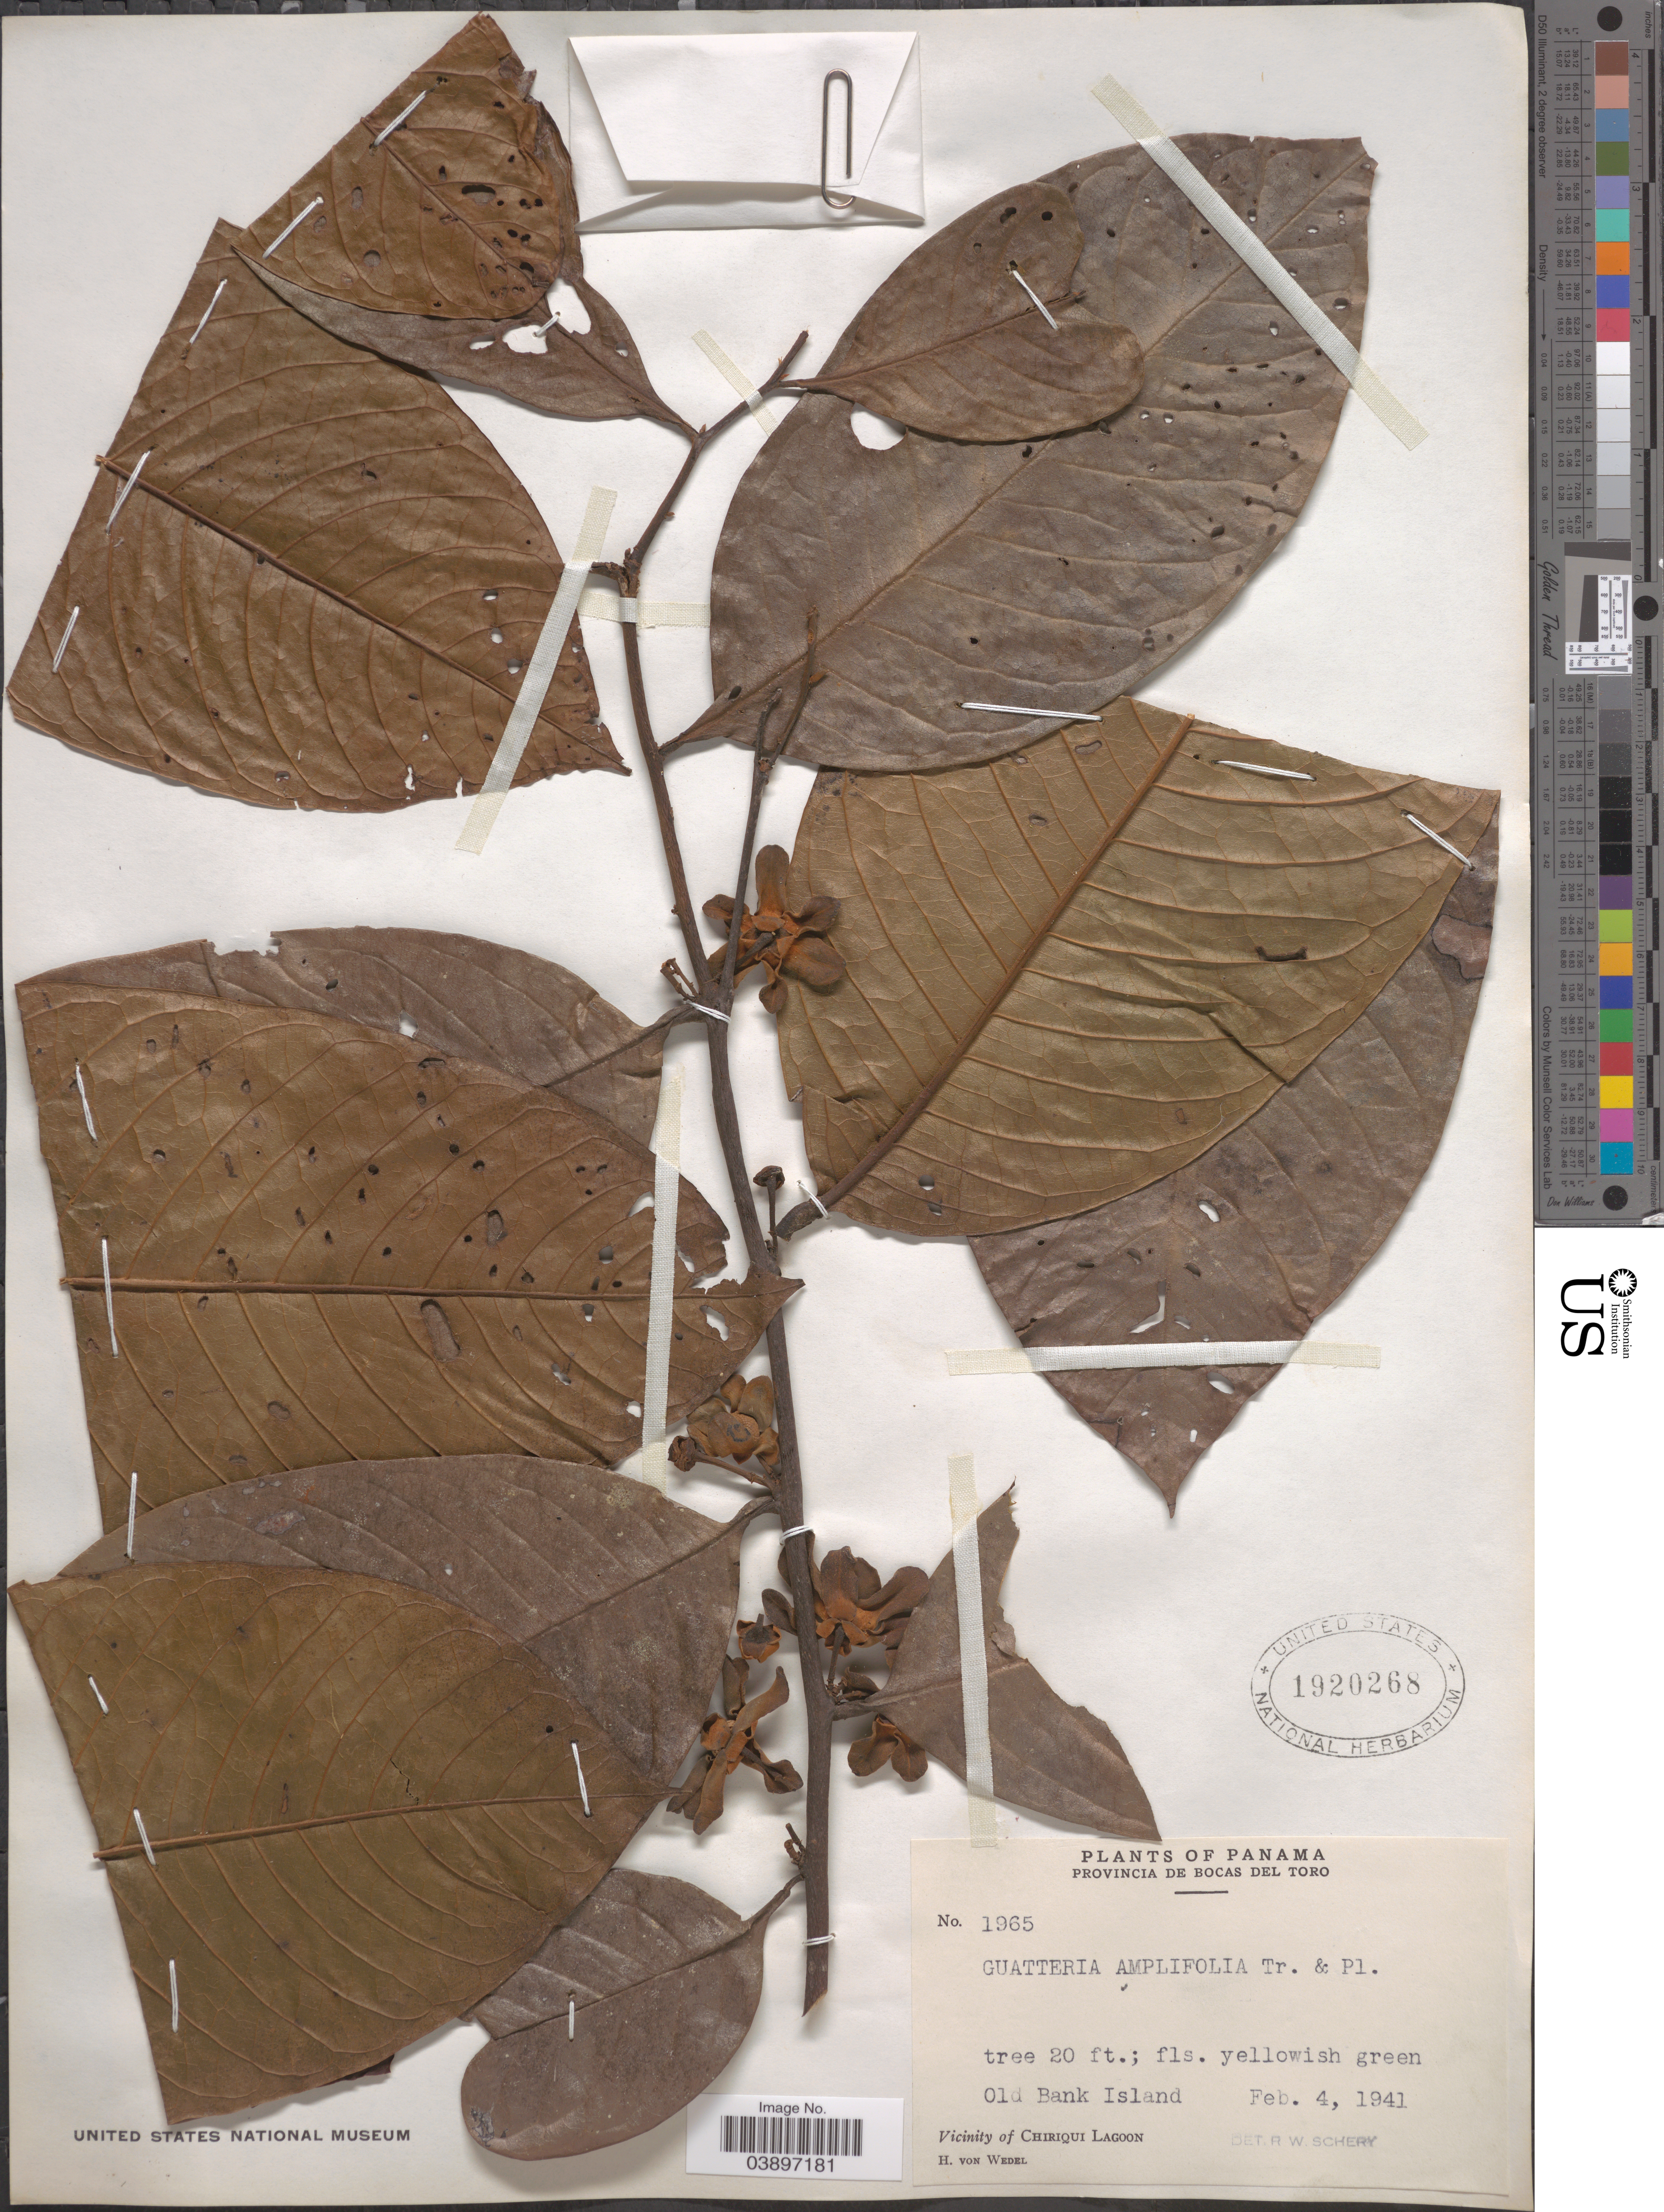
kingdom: Plantae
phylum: Tracheophyta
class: Magnoliopsida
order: Magnoliales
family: Annonaceae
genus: Guatteria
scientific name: Guatteria amplifolia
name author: Triana & Planch.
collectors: H. von Wedel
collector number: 1965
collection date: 1941-02-04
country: Panama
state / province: Bocas del Toro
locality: Old Bank Island. Vicinity of Chiriqui Lagoon.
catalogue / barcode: US 1920268